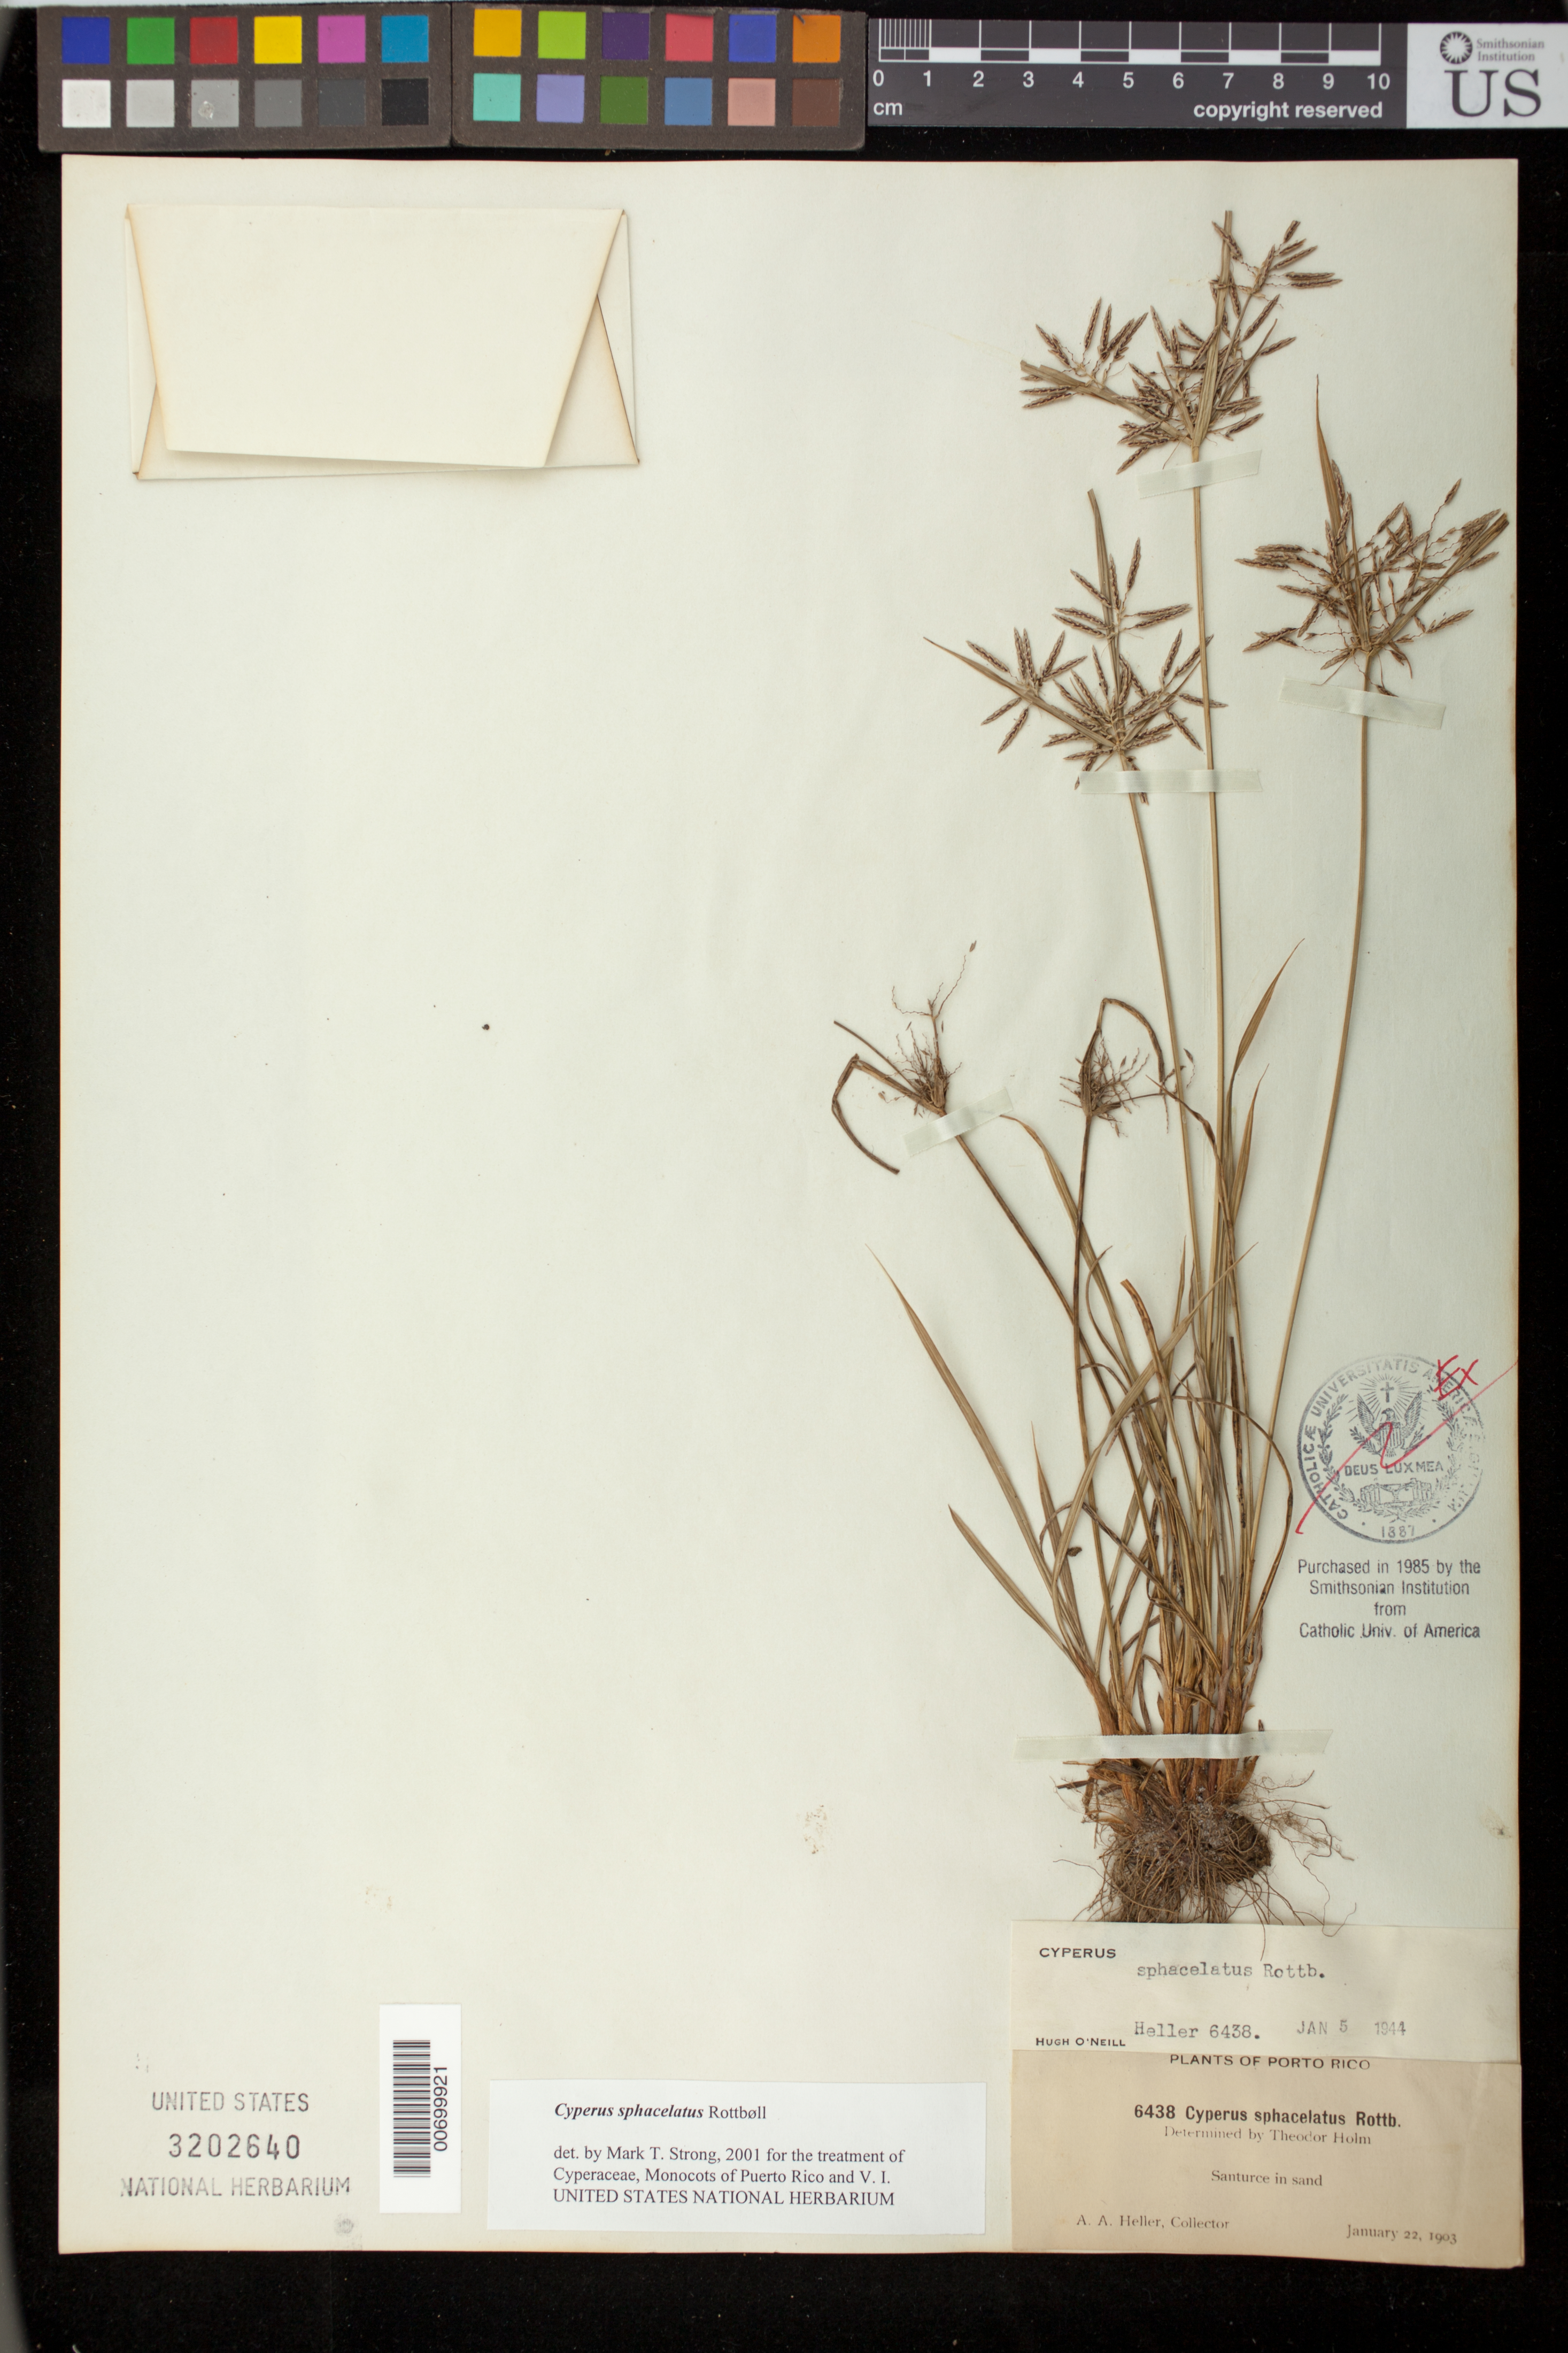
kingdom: Plantae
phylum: Tracheophyta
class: Liliopsida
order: Poales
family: Cyperaceae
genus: Cyperus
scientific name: Cyperus sphacelatus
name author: Rottb.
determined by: Strong, M. T., (US), Smithsonian Institution - National Museum of Natural History (UNITED STATES)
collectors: A. A. Heller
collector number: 6438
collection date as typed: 22 Jan 1903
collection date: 1903-01-22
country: Puerto Rico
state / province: San Juan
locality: Santurce.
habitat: In sand.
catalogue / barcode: US 3202640